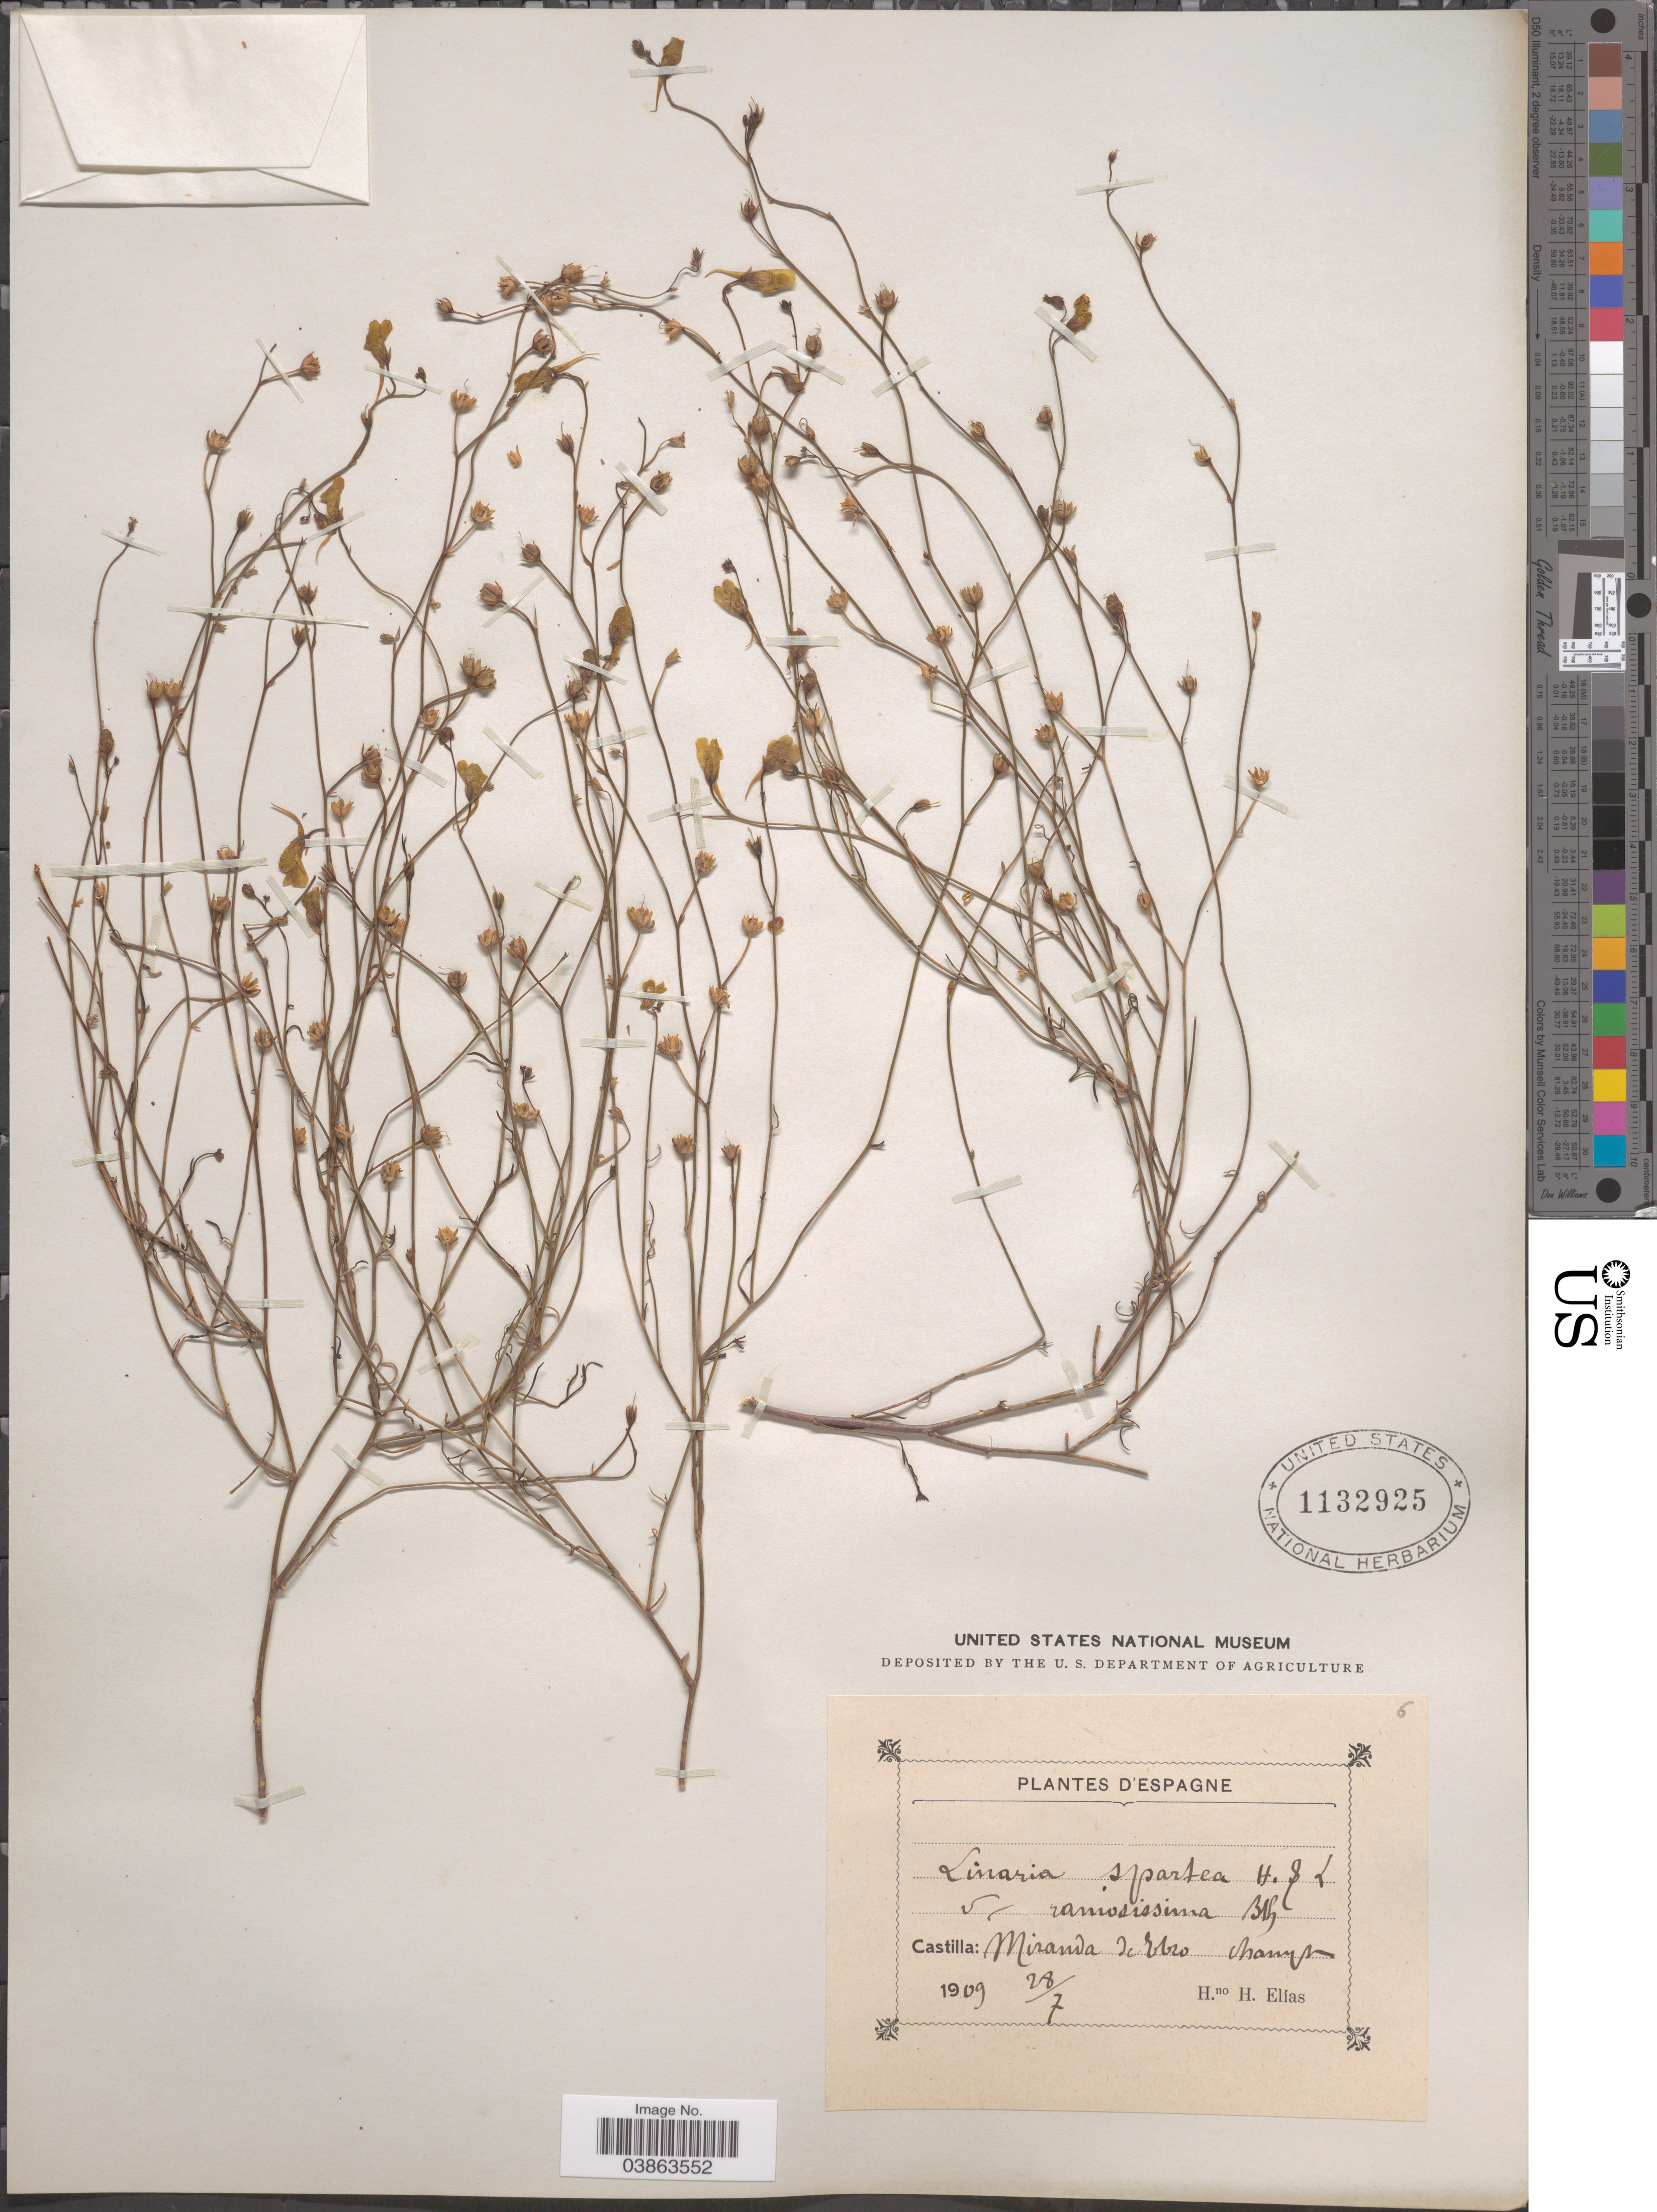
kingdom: Plantae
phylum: Tracheophyta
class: Magnoliopsida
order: Lamiales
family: Plantaginaceae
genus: Linaria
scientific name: Linaria sp.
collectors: H. Elias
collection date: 1909-07-28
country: Spain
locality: Castilla: Miranda de Ebro.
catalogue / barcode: US 1132925